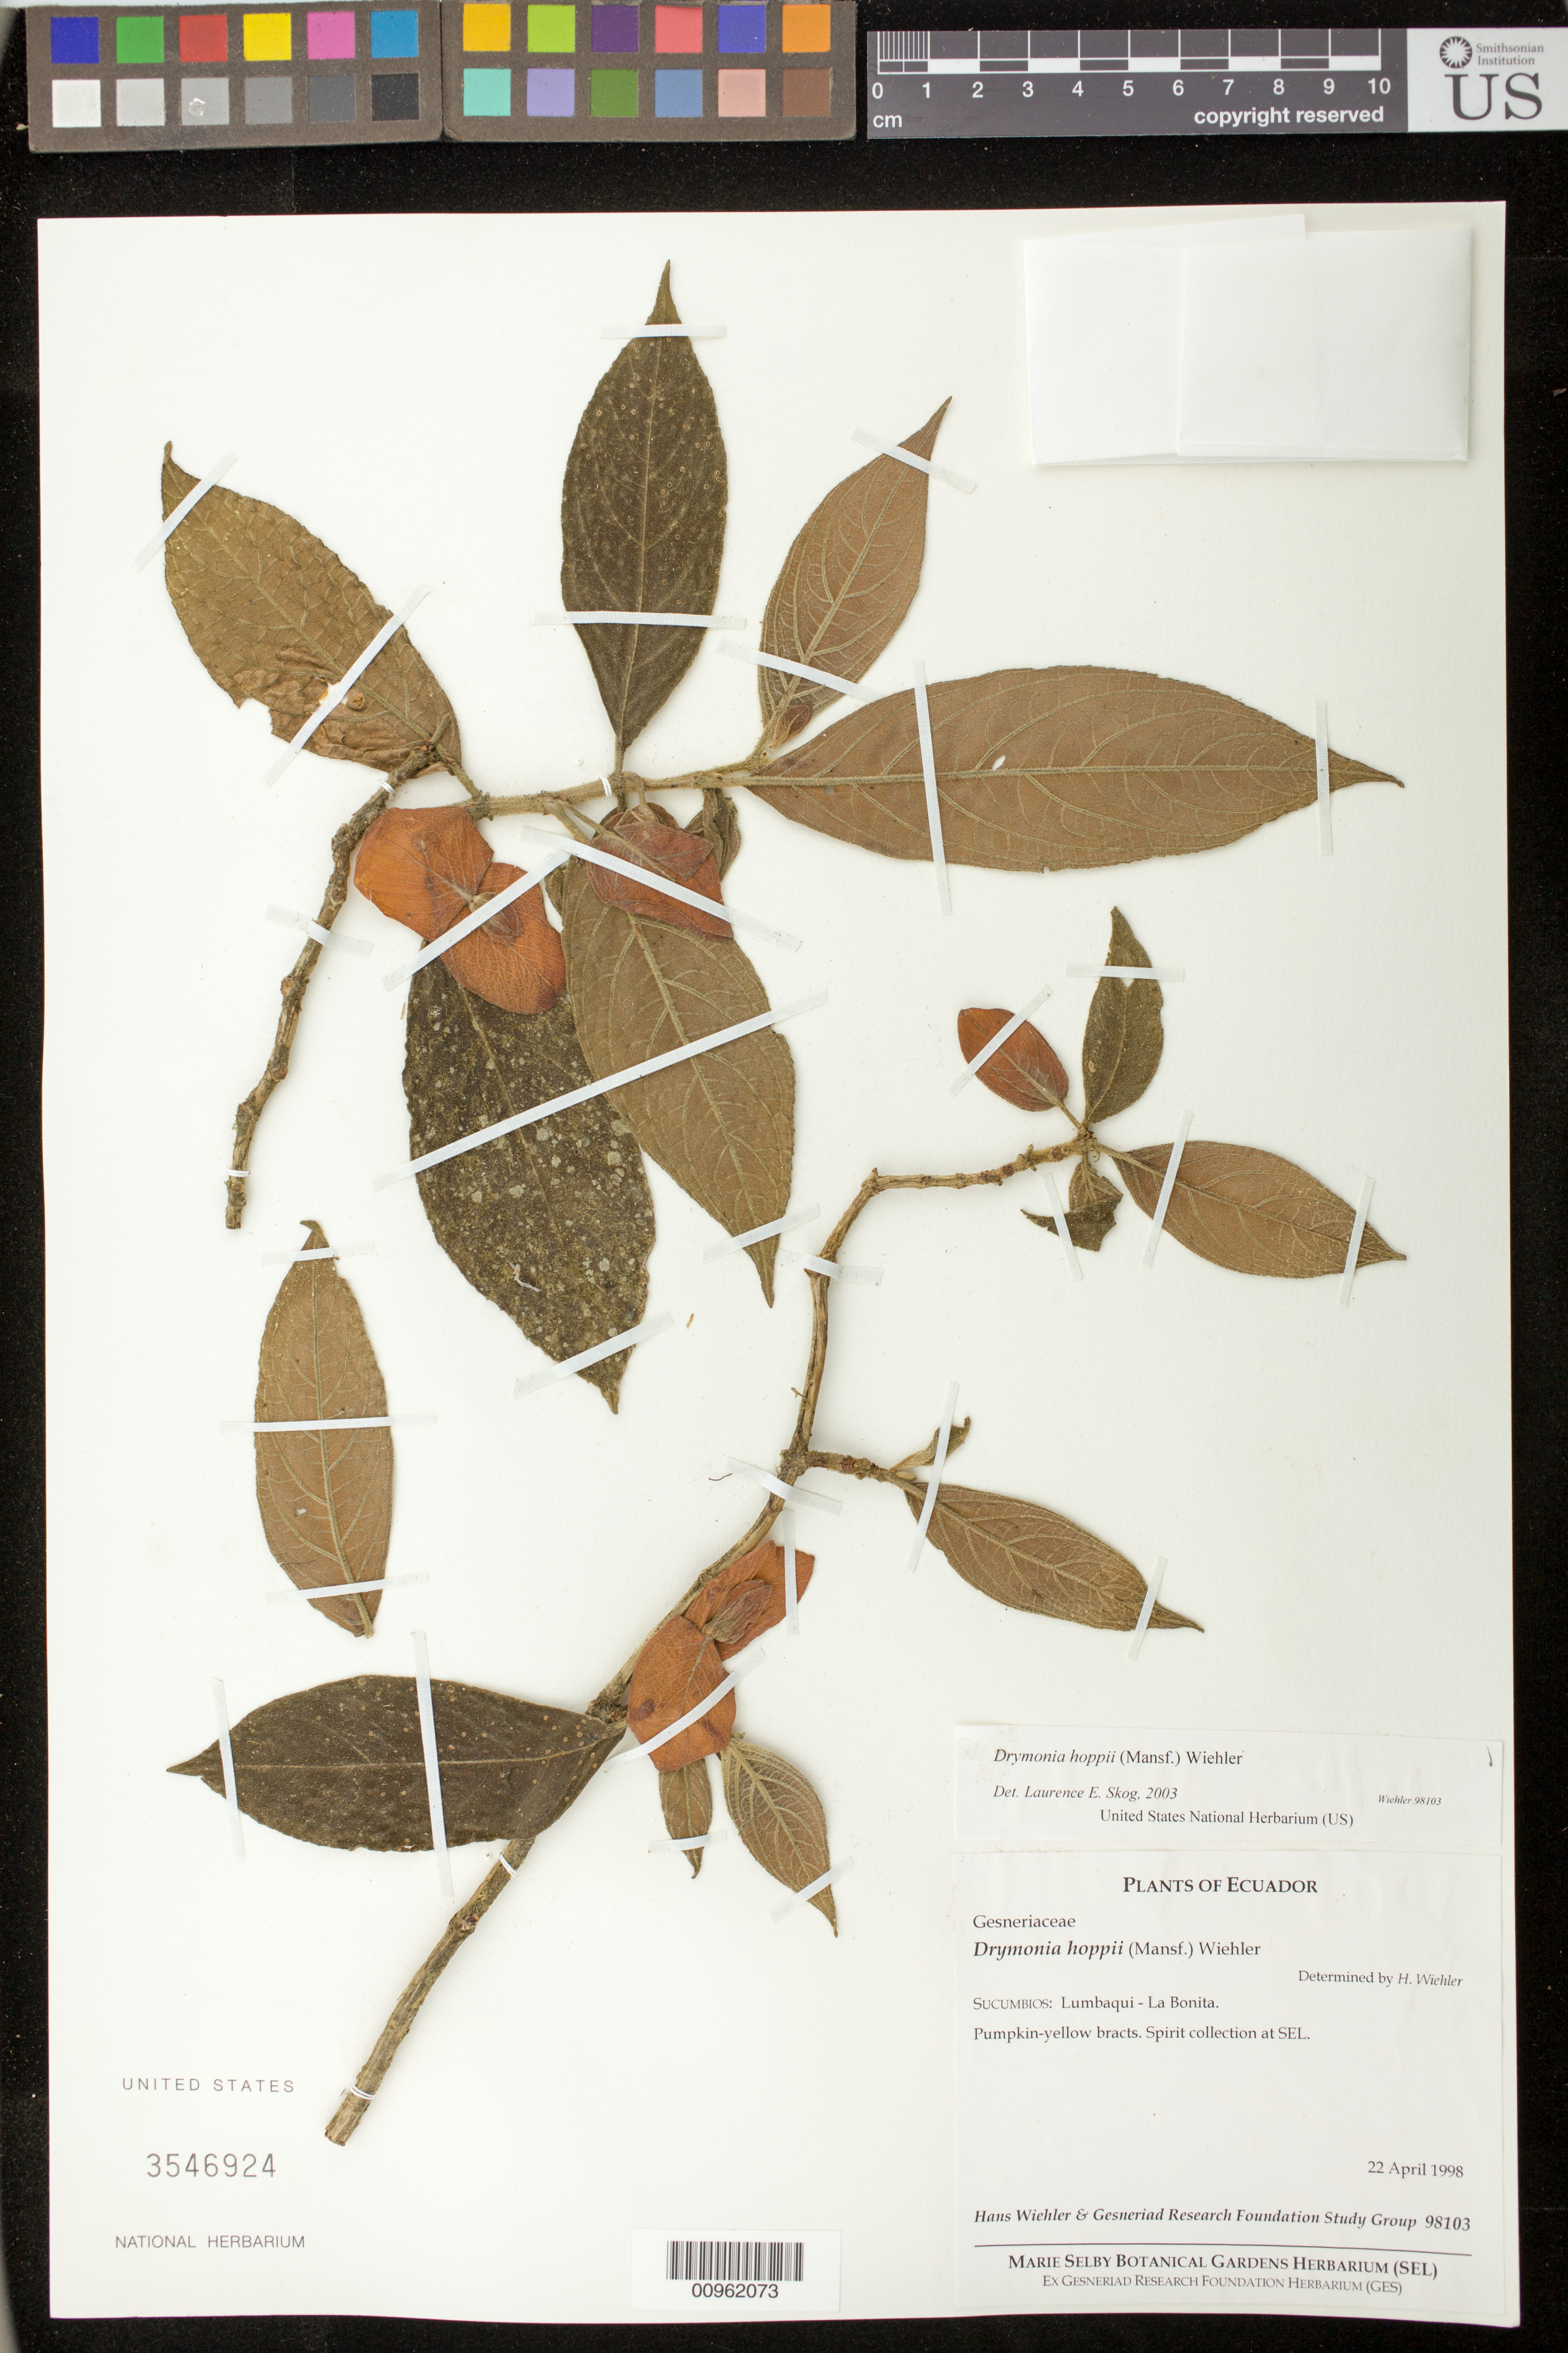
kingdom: Plantae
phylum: Tracheophyta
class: Magnoliopsida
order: Lamiales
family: Gesneriaceae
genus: Drymonia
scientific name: Drymonia hoppii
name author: (Mansf.) Wiehler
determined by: Skog, Laurence E.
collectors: H. J. Wiehler & GRF Study Group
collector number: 98103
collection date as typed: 22 Apr 1998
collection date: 1998-04-22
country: Ecuador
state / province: Sucumbíos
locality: Sucumbíos: Lumbaqui - La Bonita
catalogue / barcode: US 3546924